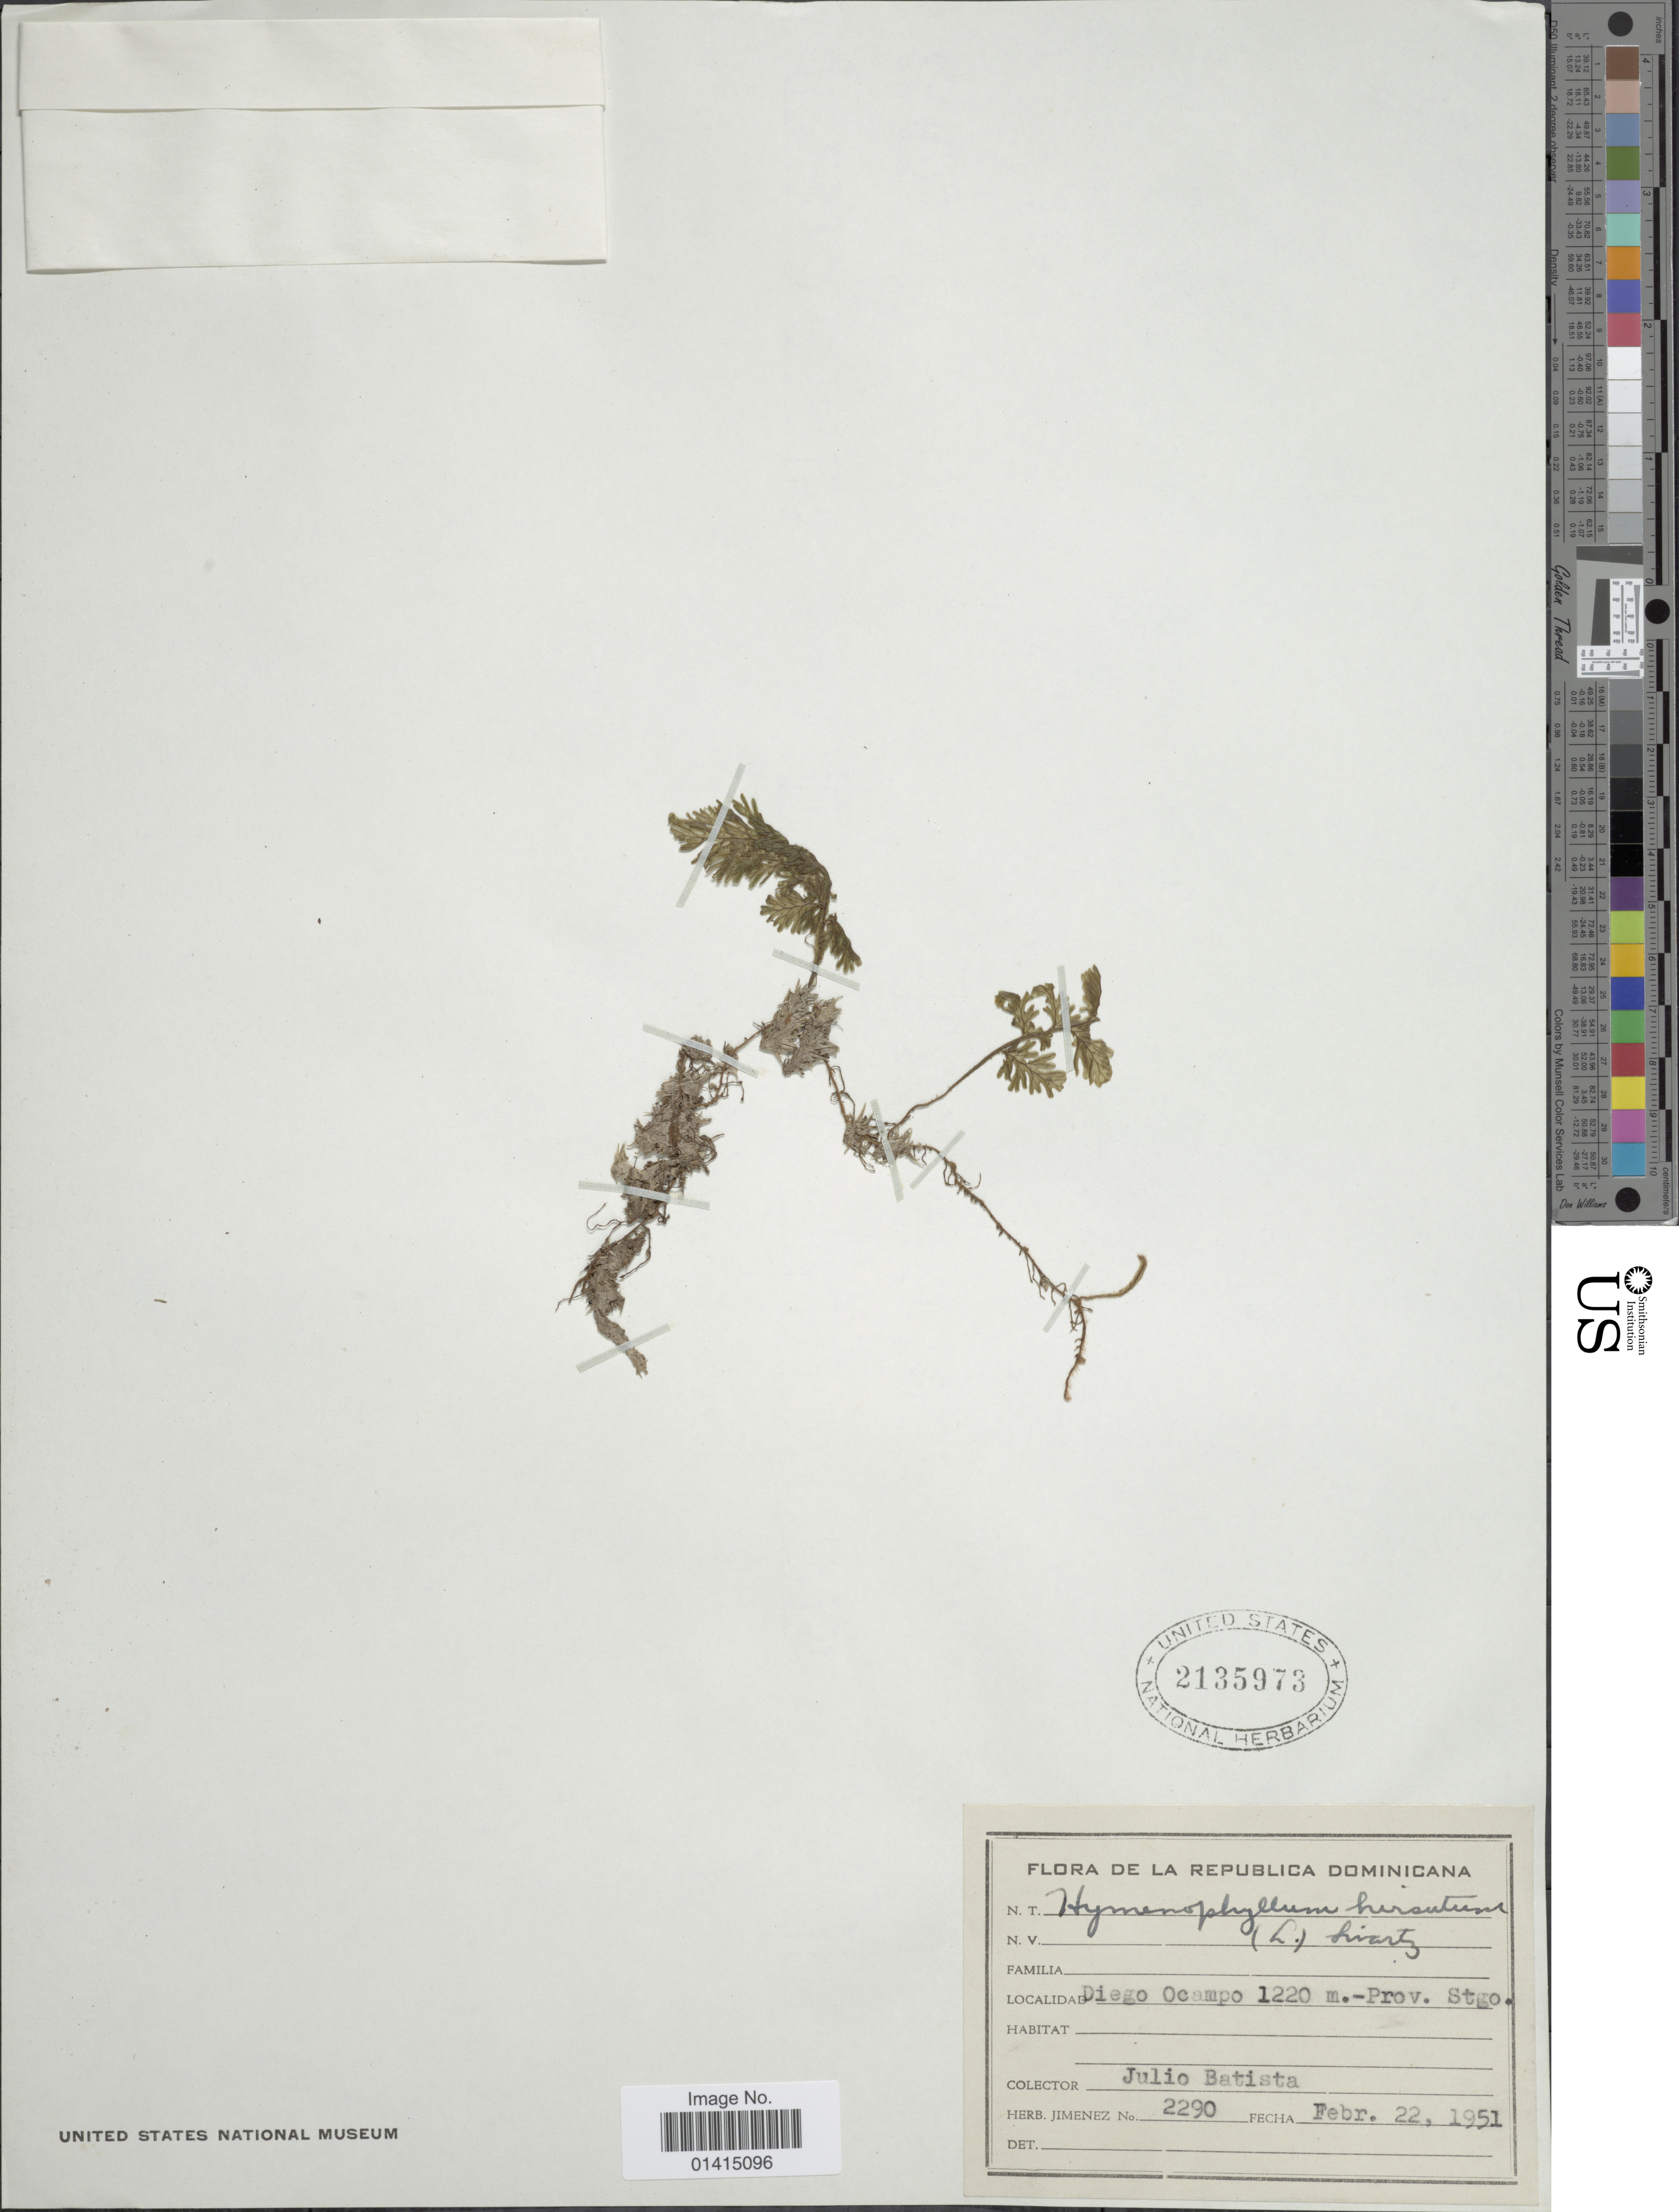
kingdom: Plantae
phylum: Tracheophyta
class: Polypodiopsida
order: Hymenophyllales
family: Hymenophyllaceae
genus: Hymenophyllum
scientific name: Hymenophyllum hirsutum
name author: (L.) Sw.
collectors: J. Batista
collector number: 2290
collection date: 1951-02-22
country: Dominican Republic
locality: La Republica Dominicana, Diego Ocampo, prov. Stgo.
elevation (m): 1220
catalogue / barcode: US 2135973